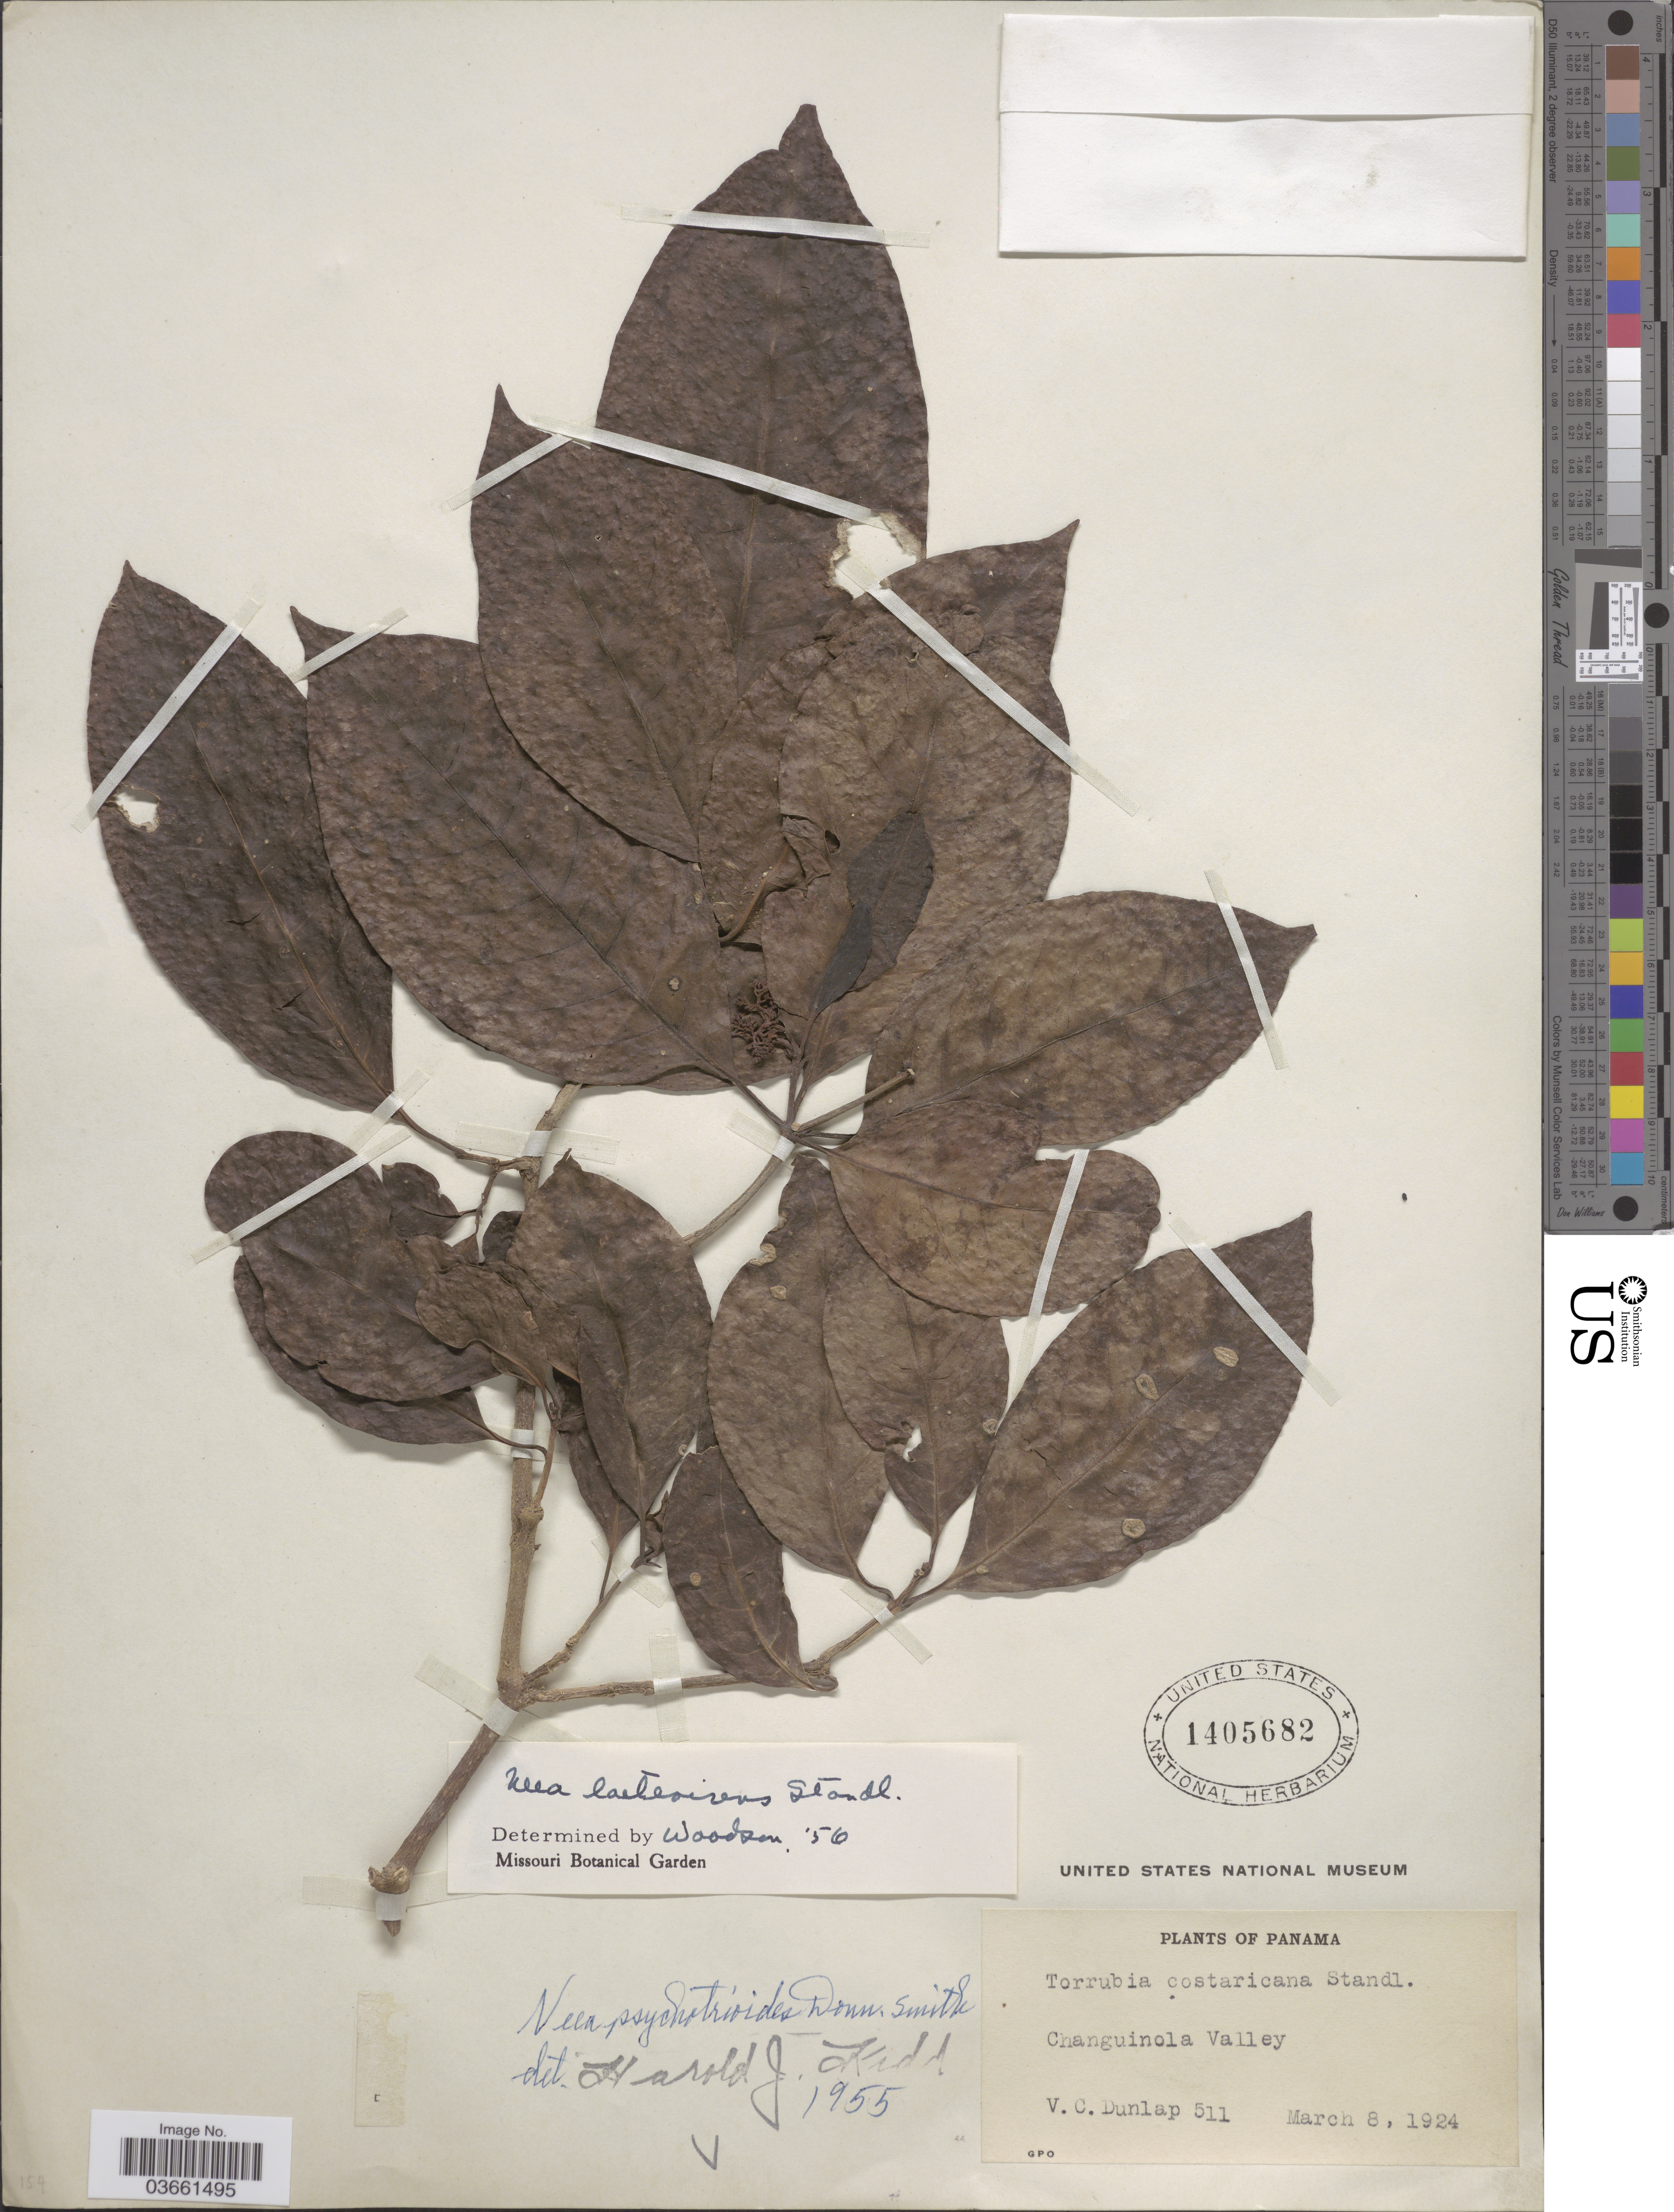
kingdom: Plantae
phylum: Tracheophyta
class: Magnoliopsida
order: Caryophyllales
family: Nyctaginaceae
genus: Neea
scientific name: Neea laetevirens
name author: Standl.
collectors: V. C. Dunlap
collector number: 511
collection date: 1924-03-08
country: Panama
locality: Changuinola Valley.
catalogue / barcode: US 1405682